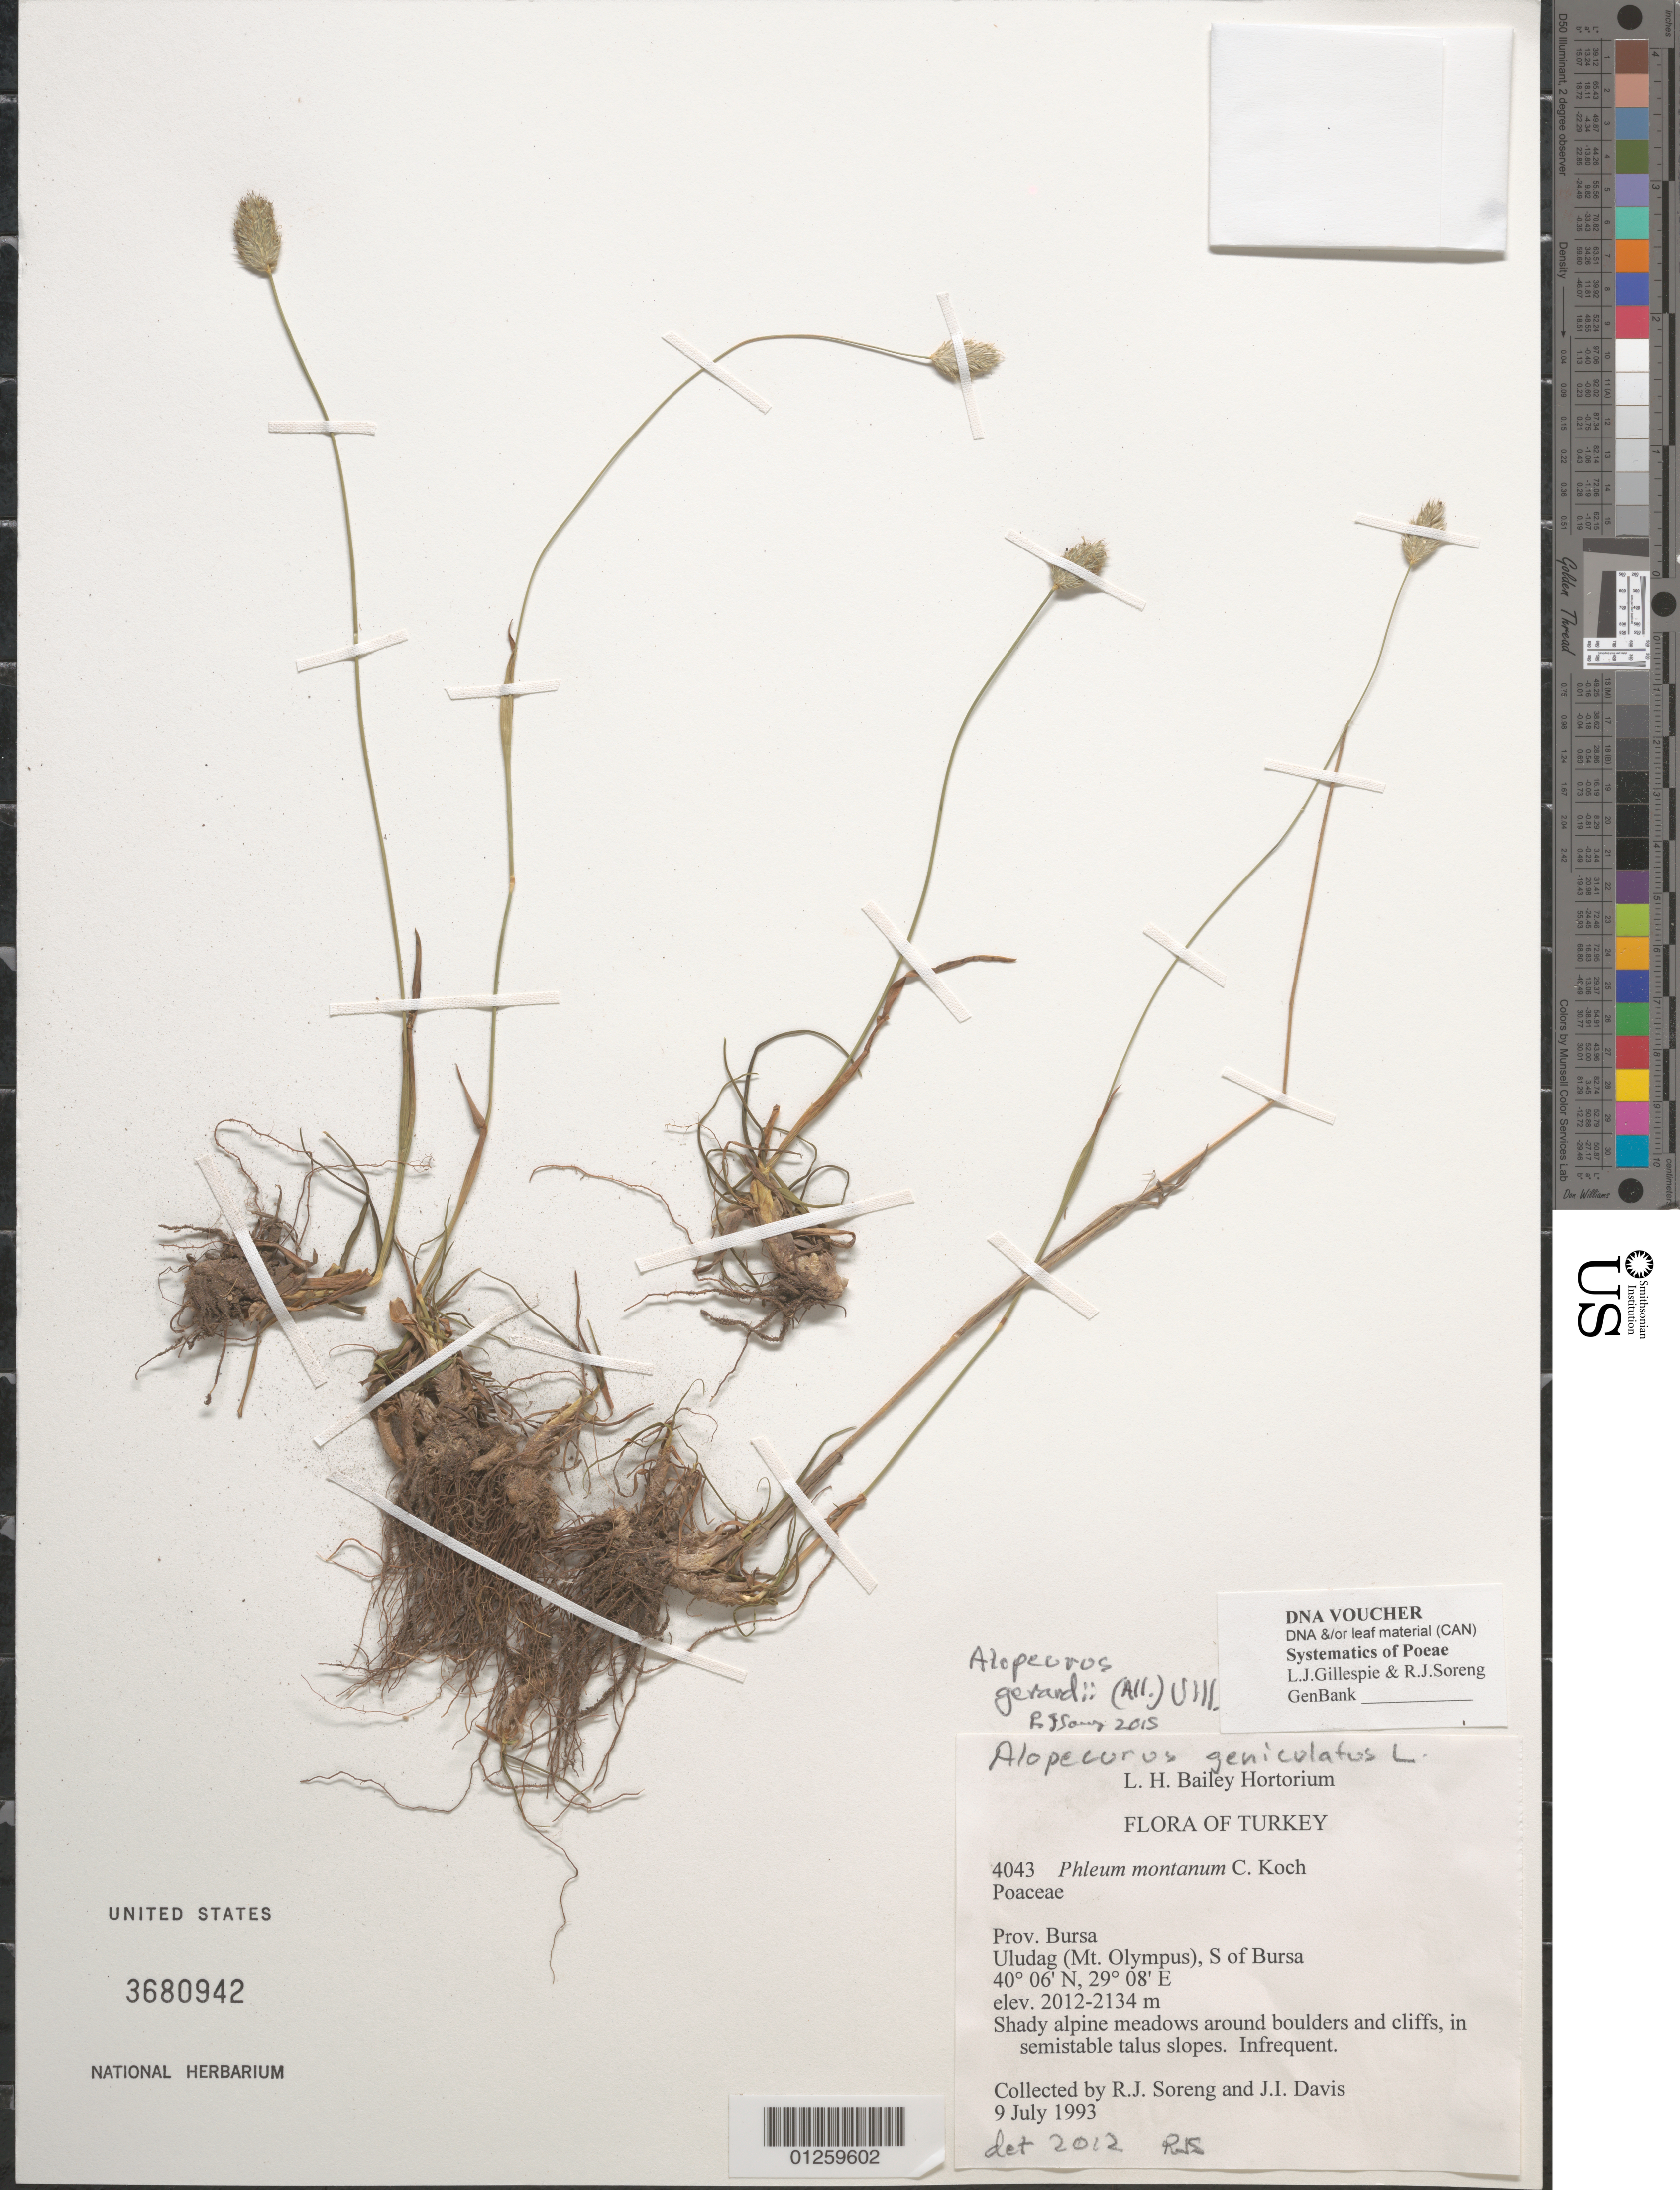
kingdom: Plantae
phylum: Tracheophyta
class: Liliopsida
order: Poales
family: Poaceae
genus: Alopecurus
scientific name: Alopecurus gerardii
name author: (All.) Vill.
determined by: Soreng, Robert J., Research Associate (BOT), Smithsonian Institution - National Museum of Natural History (UNITED STATES)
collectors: R. J. Soreng & J. I. Davis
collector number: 4043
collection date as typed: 09 Jul 1993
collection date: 1993-07-09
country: Turkey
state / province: Bursa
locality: Ulu Dag (Olympus), SE of Bursa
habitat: Limestone and granite plateau along ridge and gentle slopes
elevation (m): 2012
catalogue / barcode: US 3680942